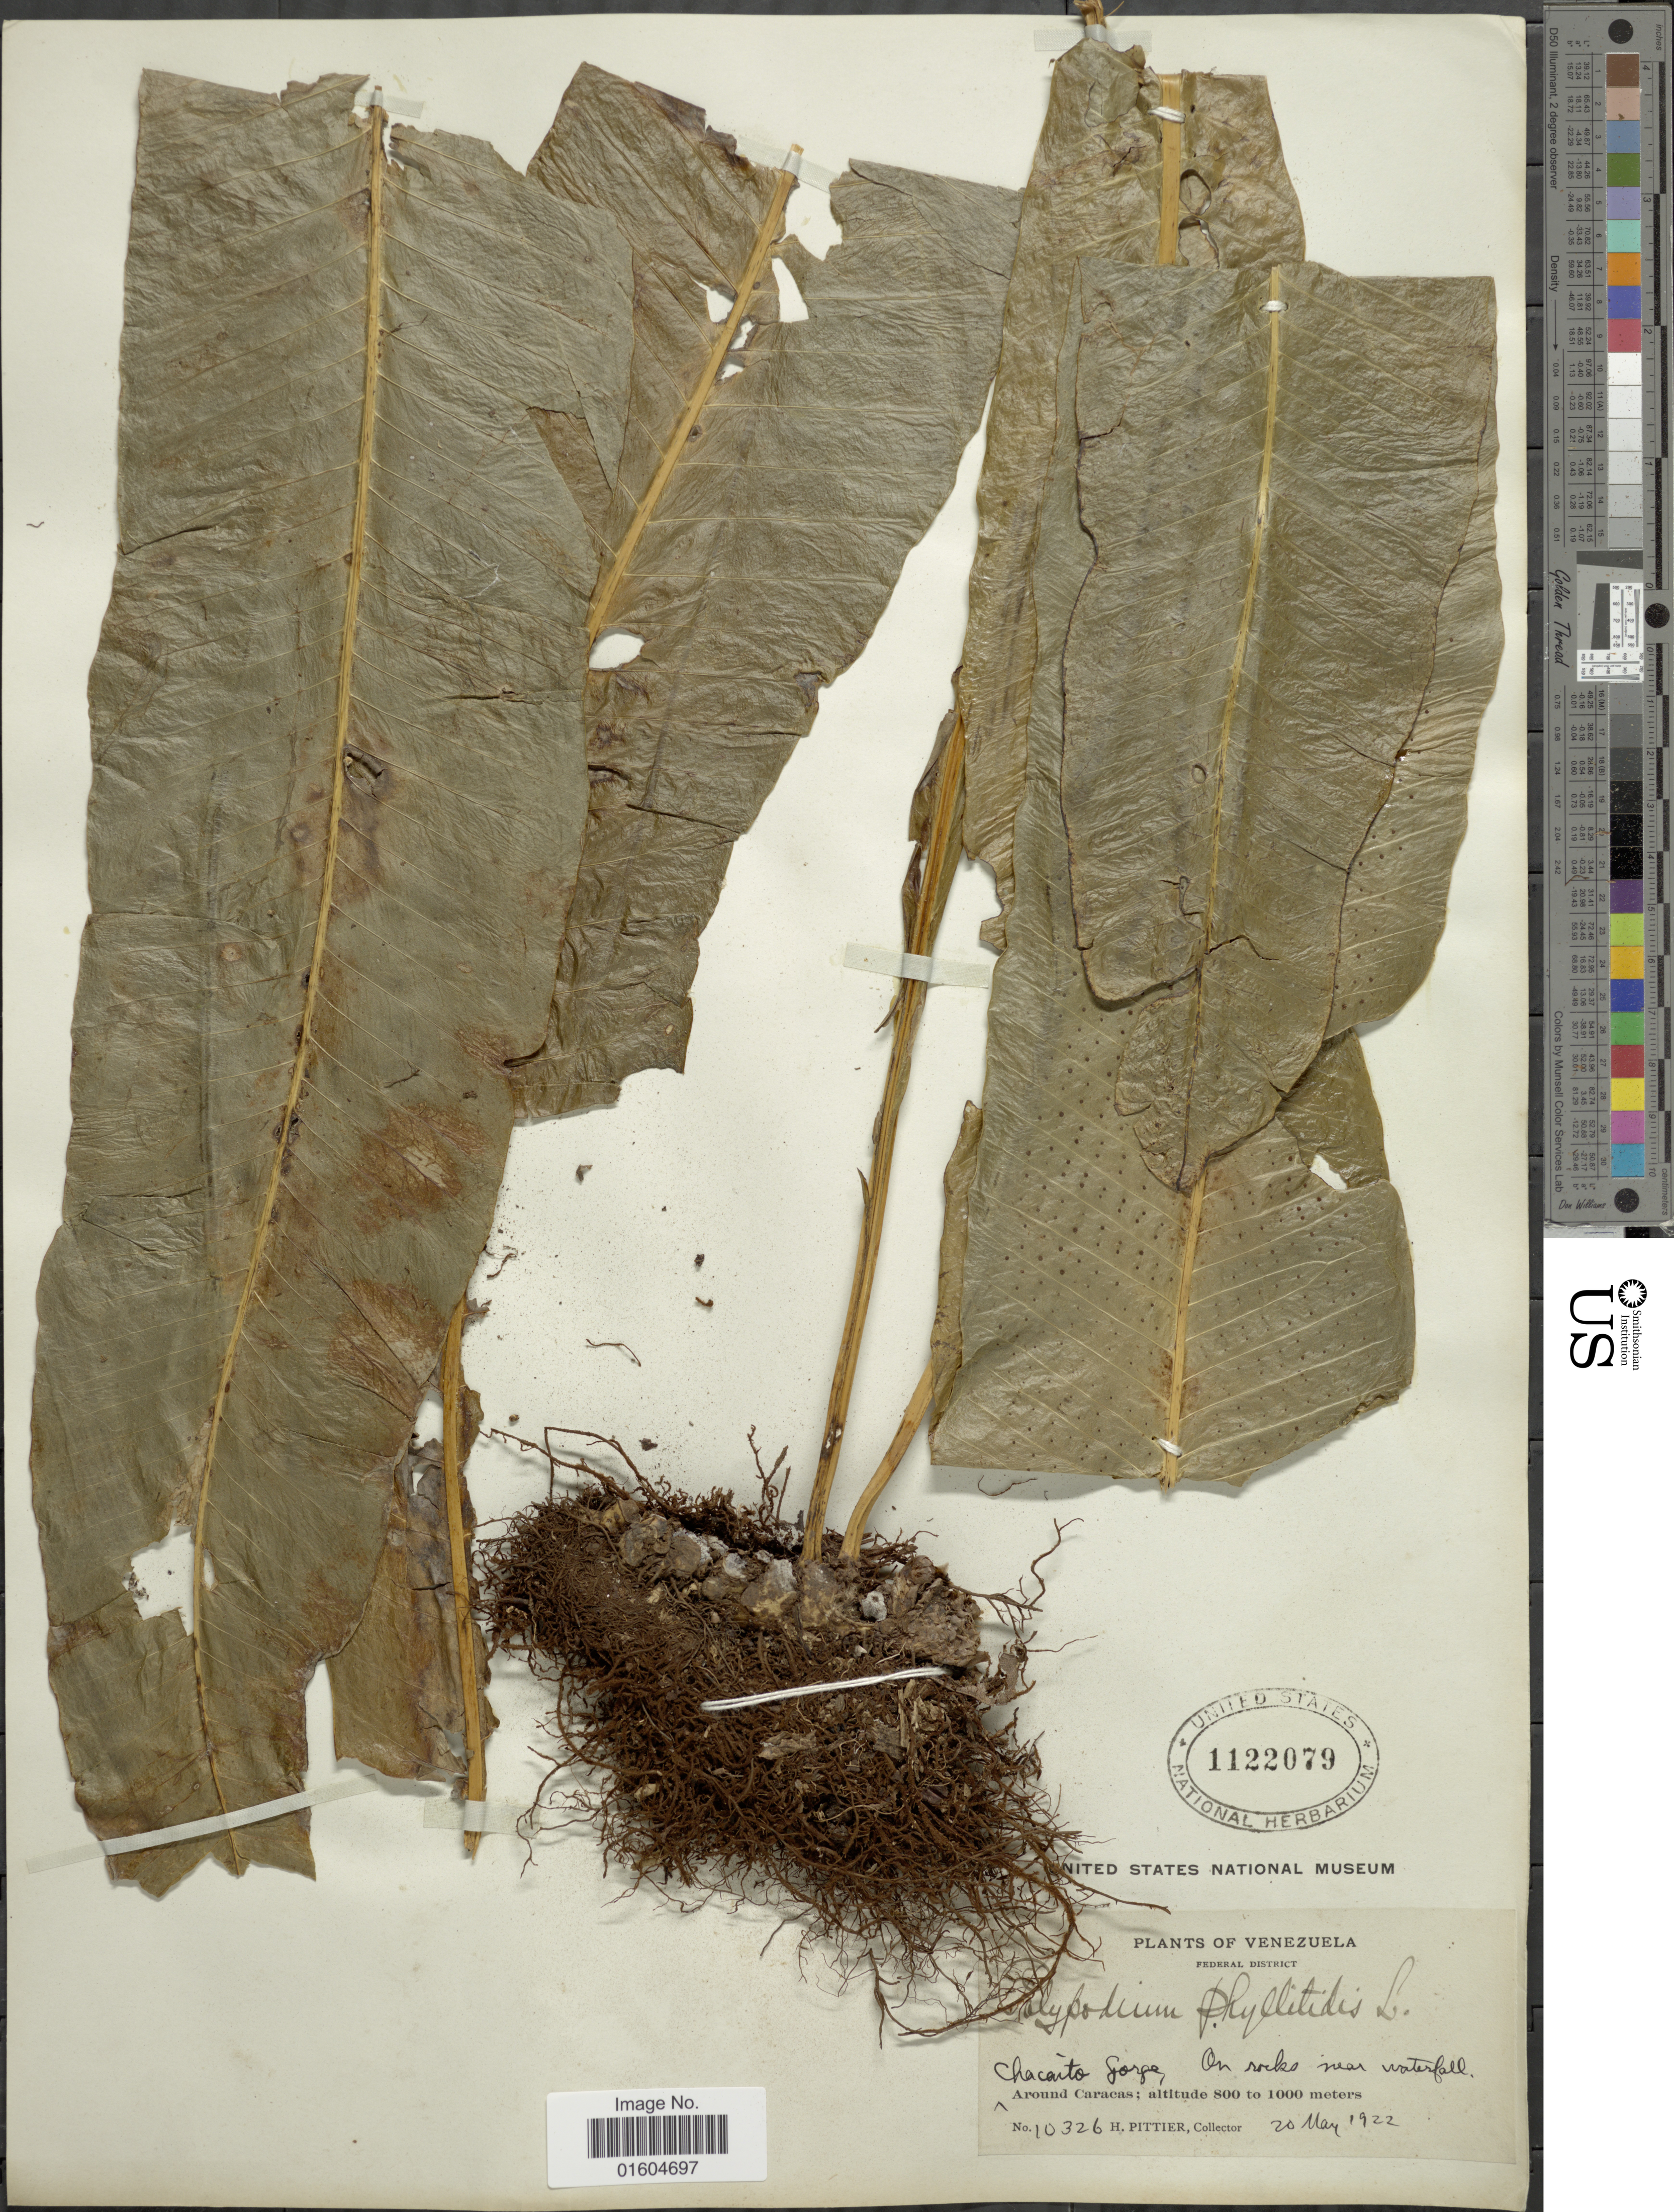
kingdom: Plantae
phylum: Tracheophyta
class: Polypodiopsida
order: Polypodiales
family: Polypodiaceae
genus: Campyloneurum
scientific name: Campyloneurum phyllitidis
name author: (L.) C. Presl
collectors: H. F. Pittier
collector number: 10326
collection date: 1922-05-20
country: Venezuela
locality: Venezuela, Federal District, Around Caracas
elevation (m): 800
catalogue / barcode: US 1122079